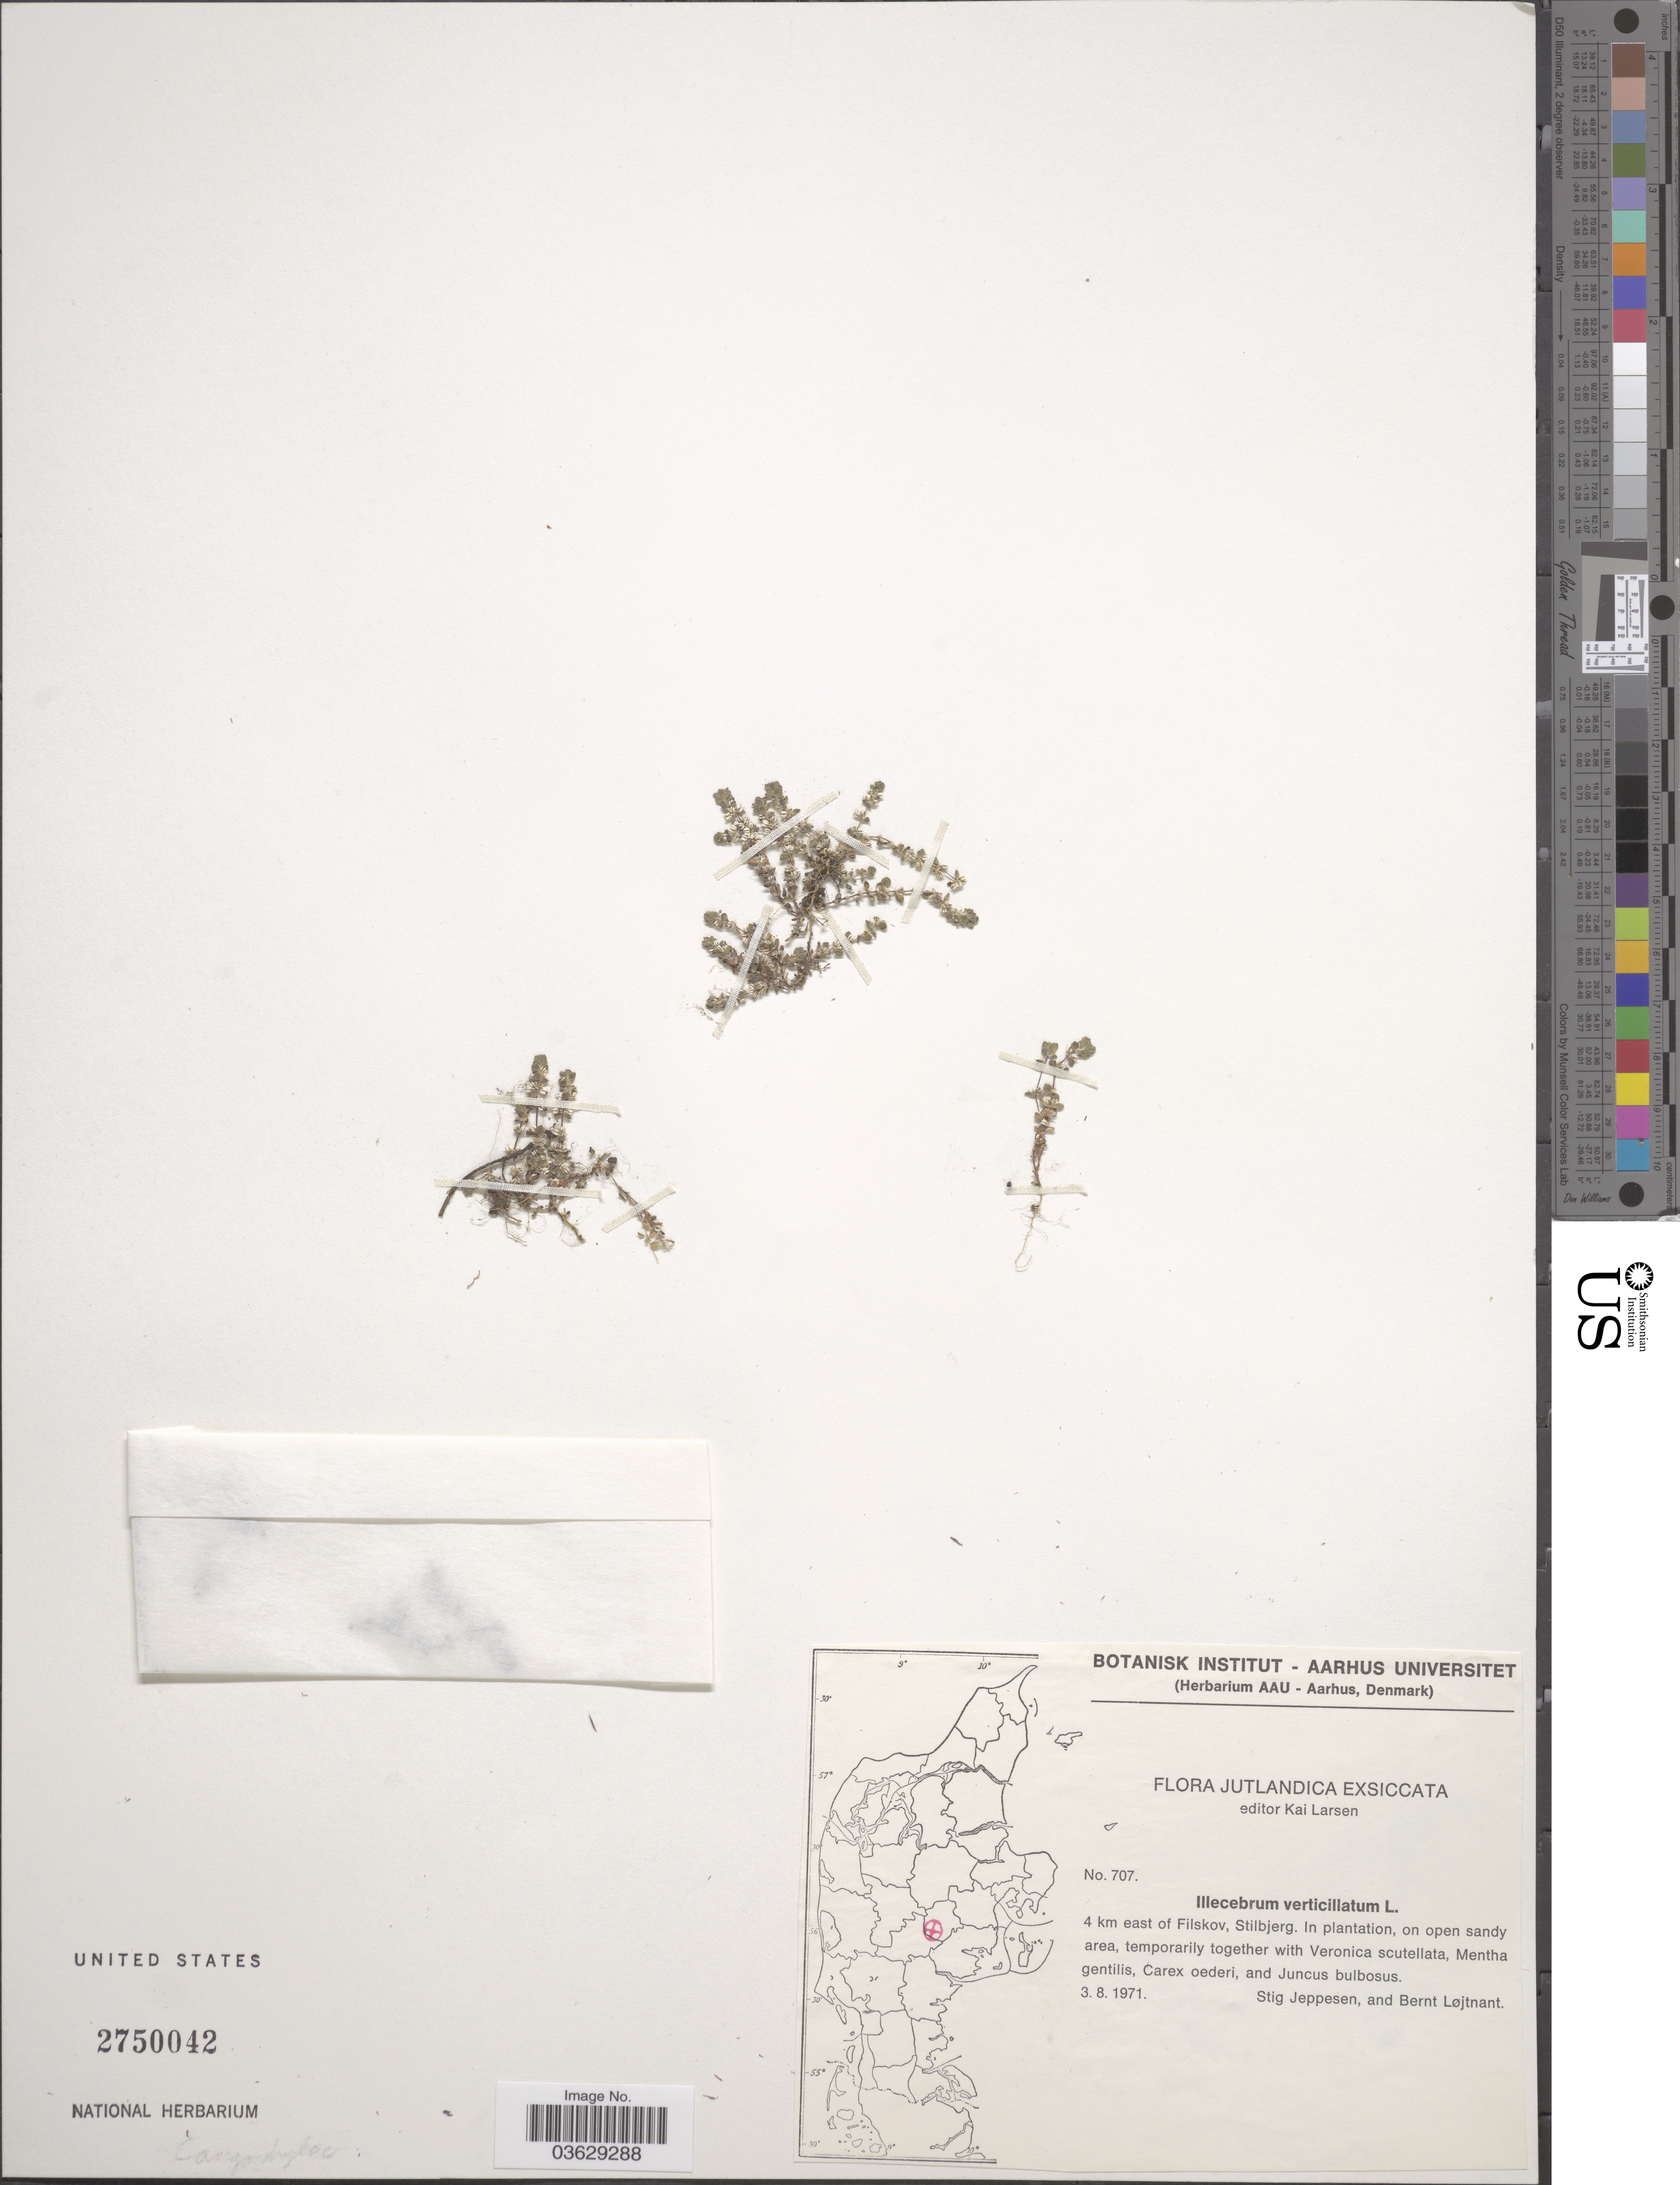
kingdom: Plantae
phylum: Tracheophyta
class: Magnoliopsida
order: Caryophyllales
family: Caryophyllaceae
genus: Illecebrum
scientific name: Illecebrum verticillatum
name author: L.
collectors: S. Jeppesen & B. Löjtnant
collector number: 707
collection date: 1971-08-03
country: Denmark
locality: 4 km east of Filskov, Sillbjerg. In plantation.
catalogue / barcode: US 2750042